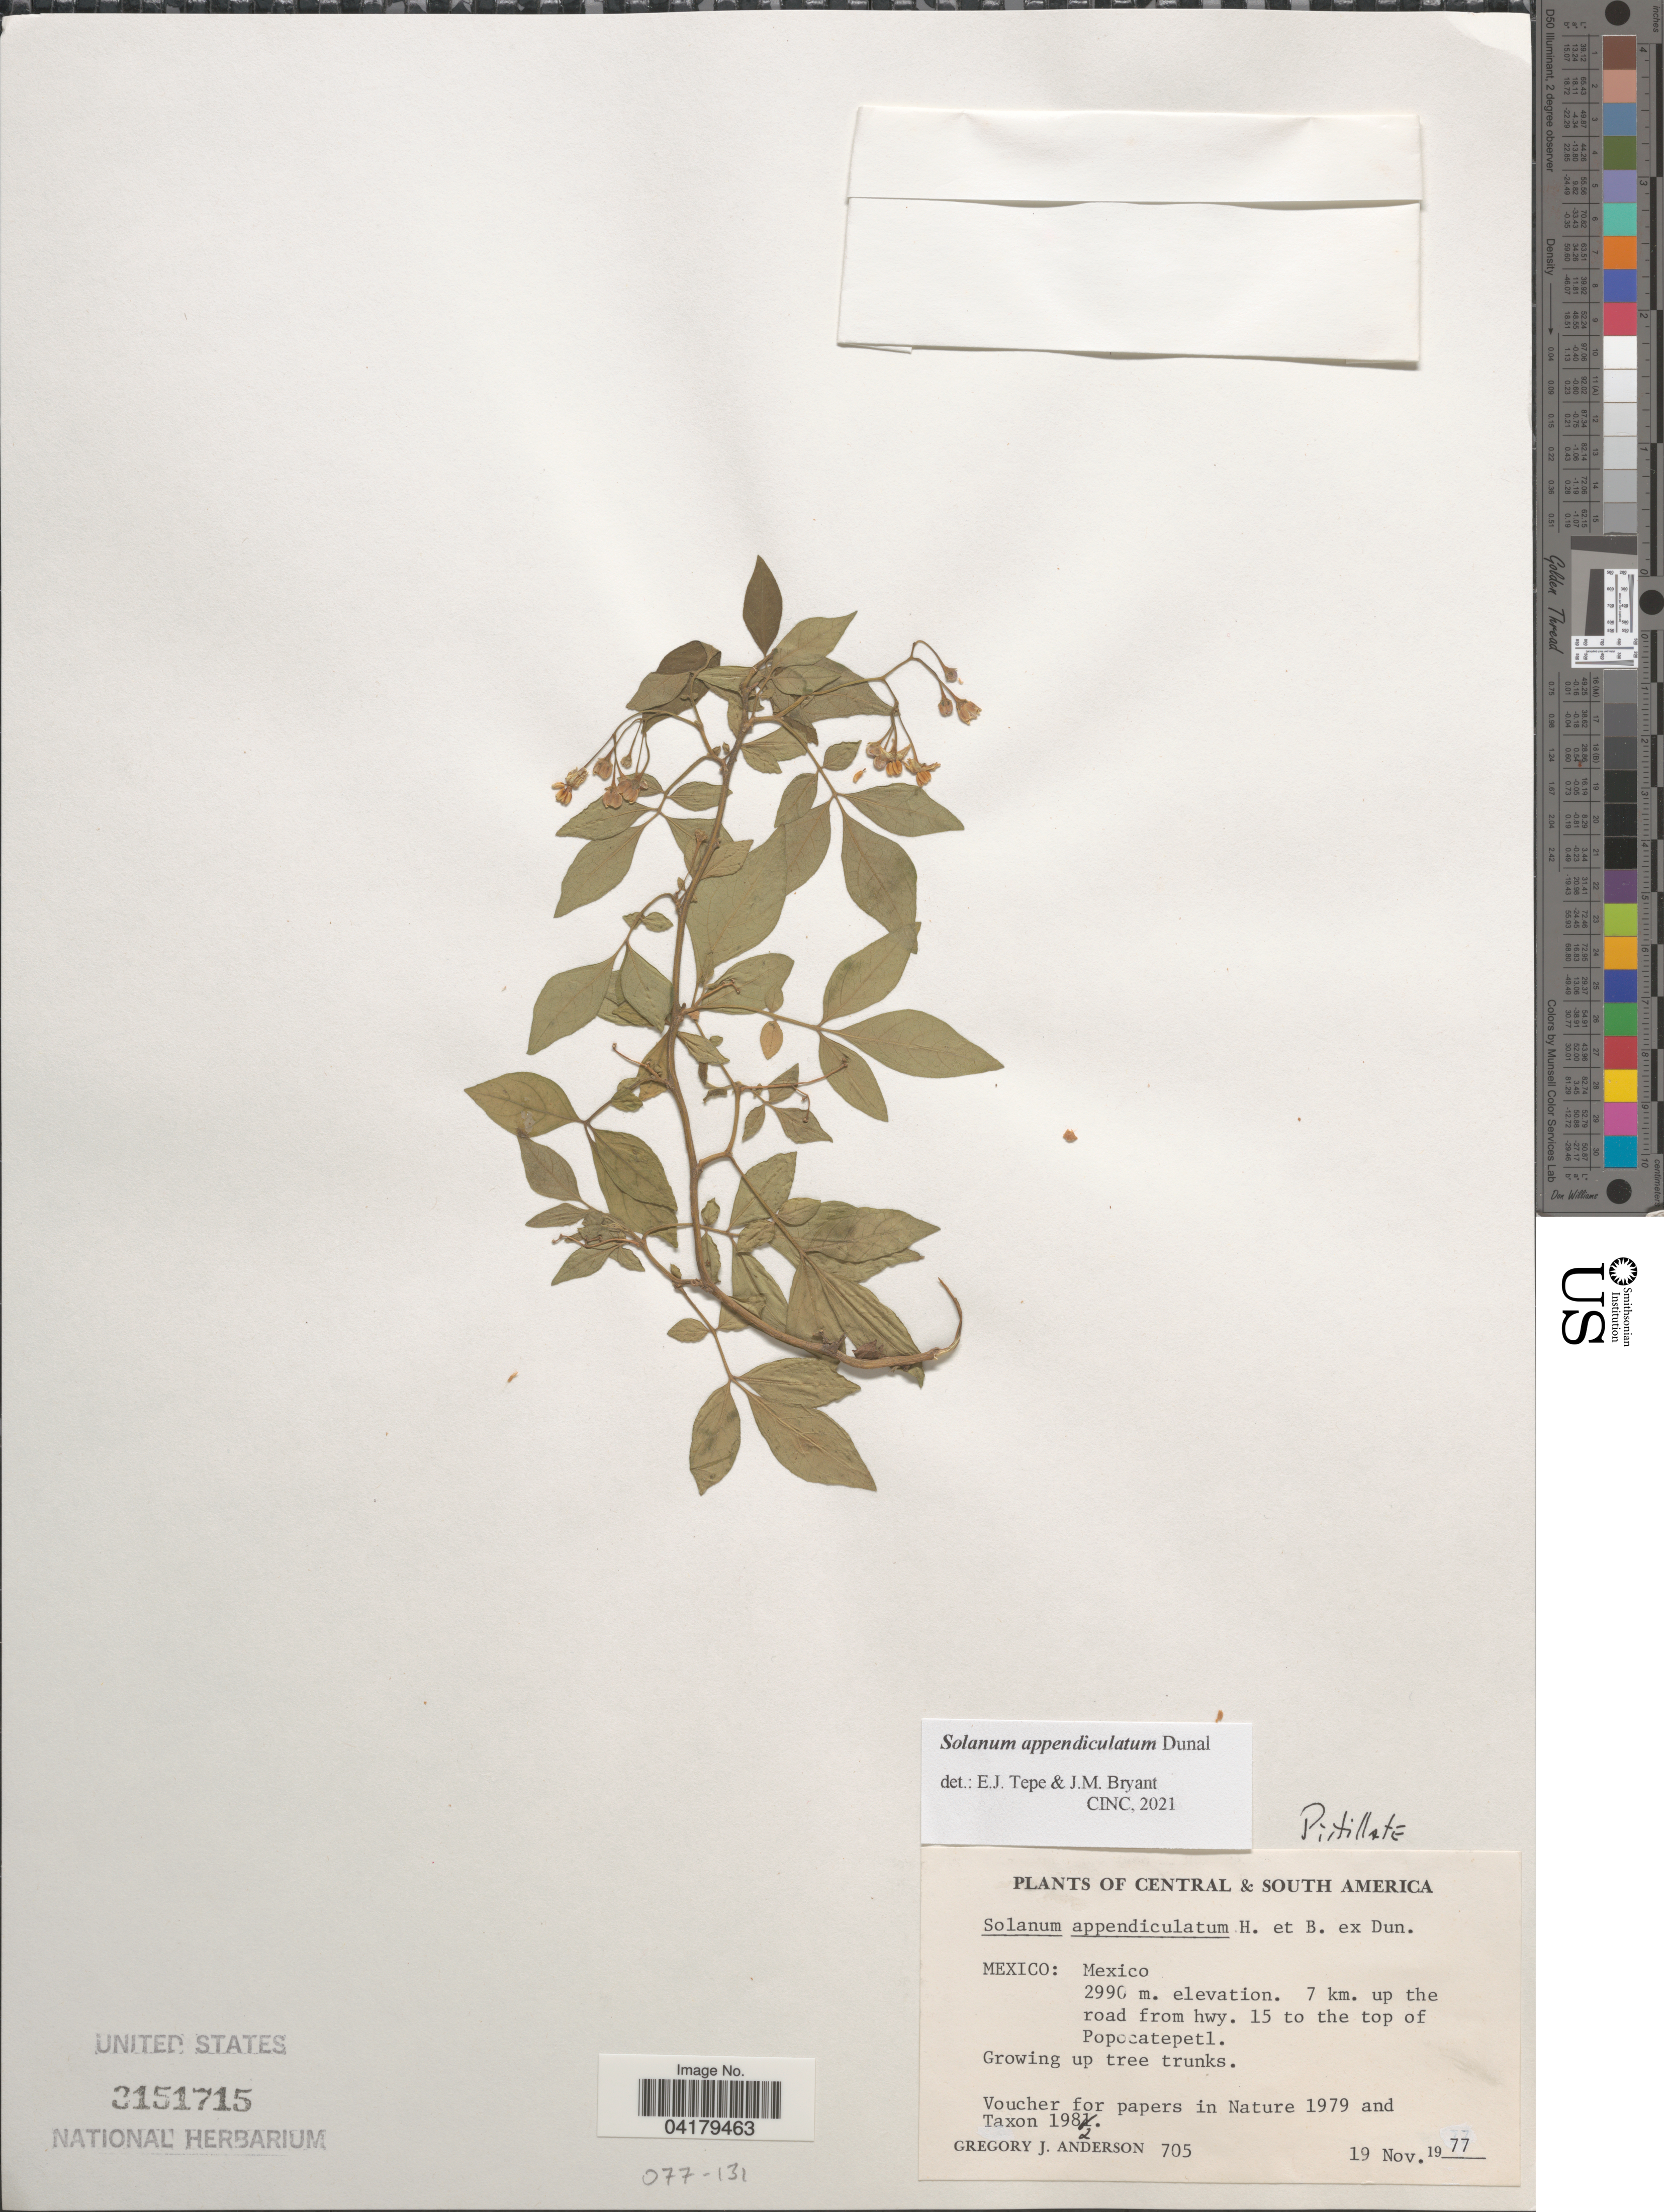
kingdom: Plantae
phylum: Tracheophyta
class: Magnoliopsida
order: Solanales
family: Solanaceae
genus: Solanum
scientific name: Solanum appendiculatum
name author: Humb. & Bonpl. ex Dunal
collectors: G. J. Anderson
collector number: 705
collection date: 1977-11-19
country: Mexico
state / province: México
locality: Central & South America. 7 km. up the road from hwy. 15 to the top of Popocatepetl.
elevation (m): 2990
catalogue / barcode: US 3151715